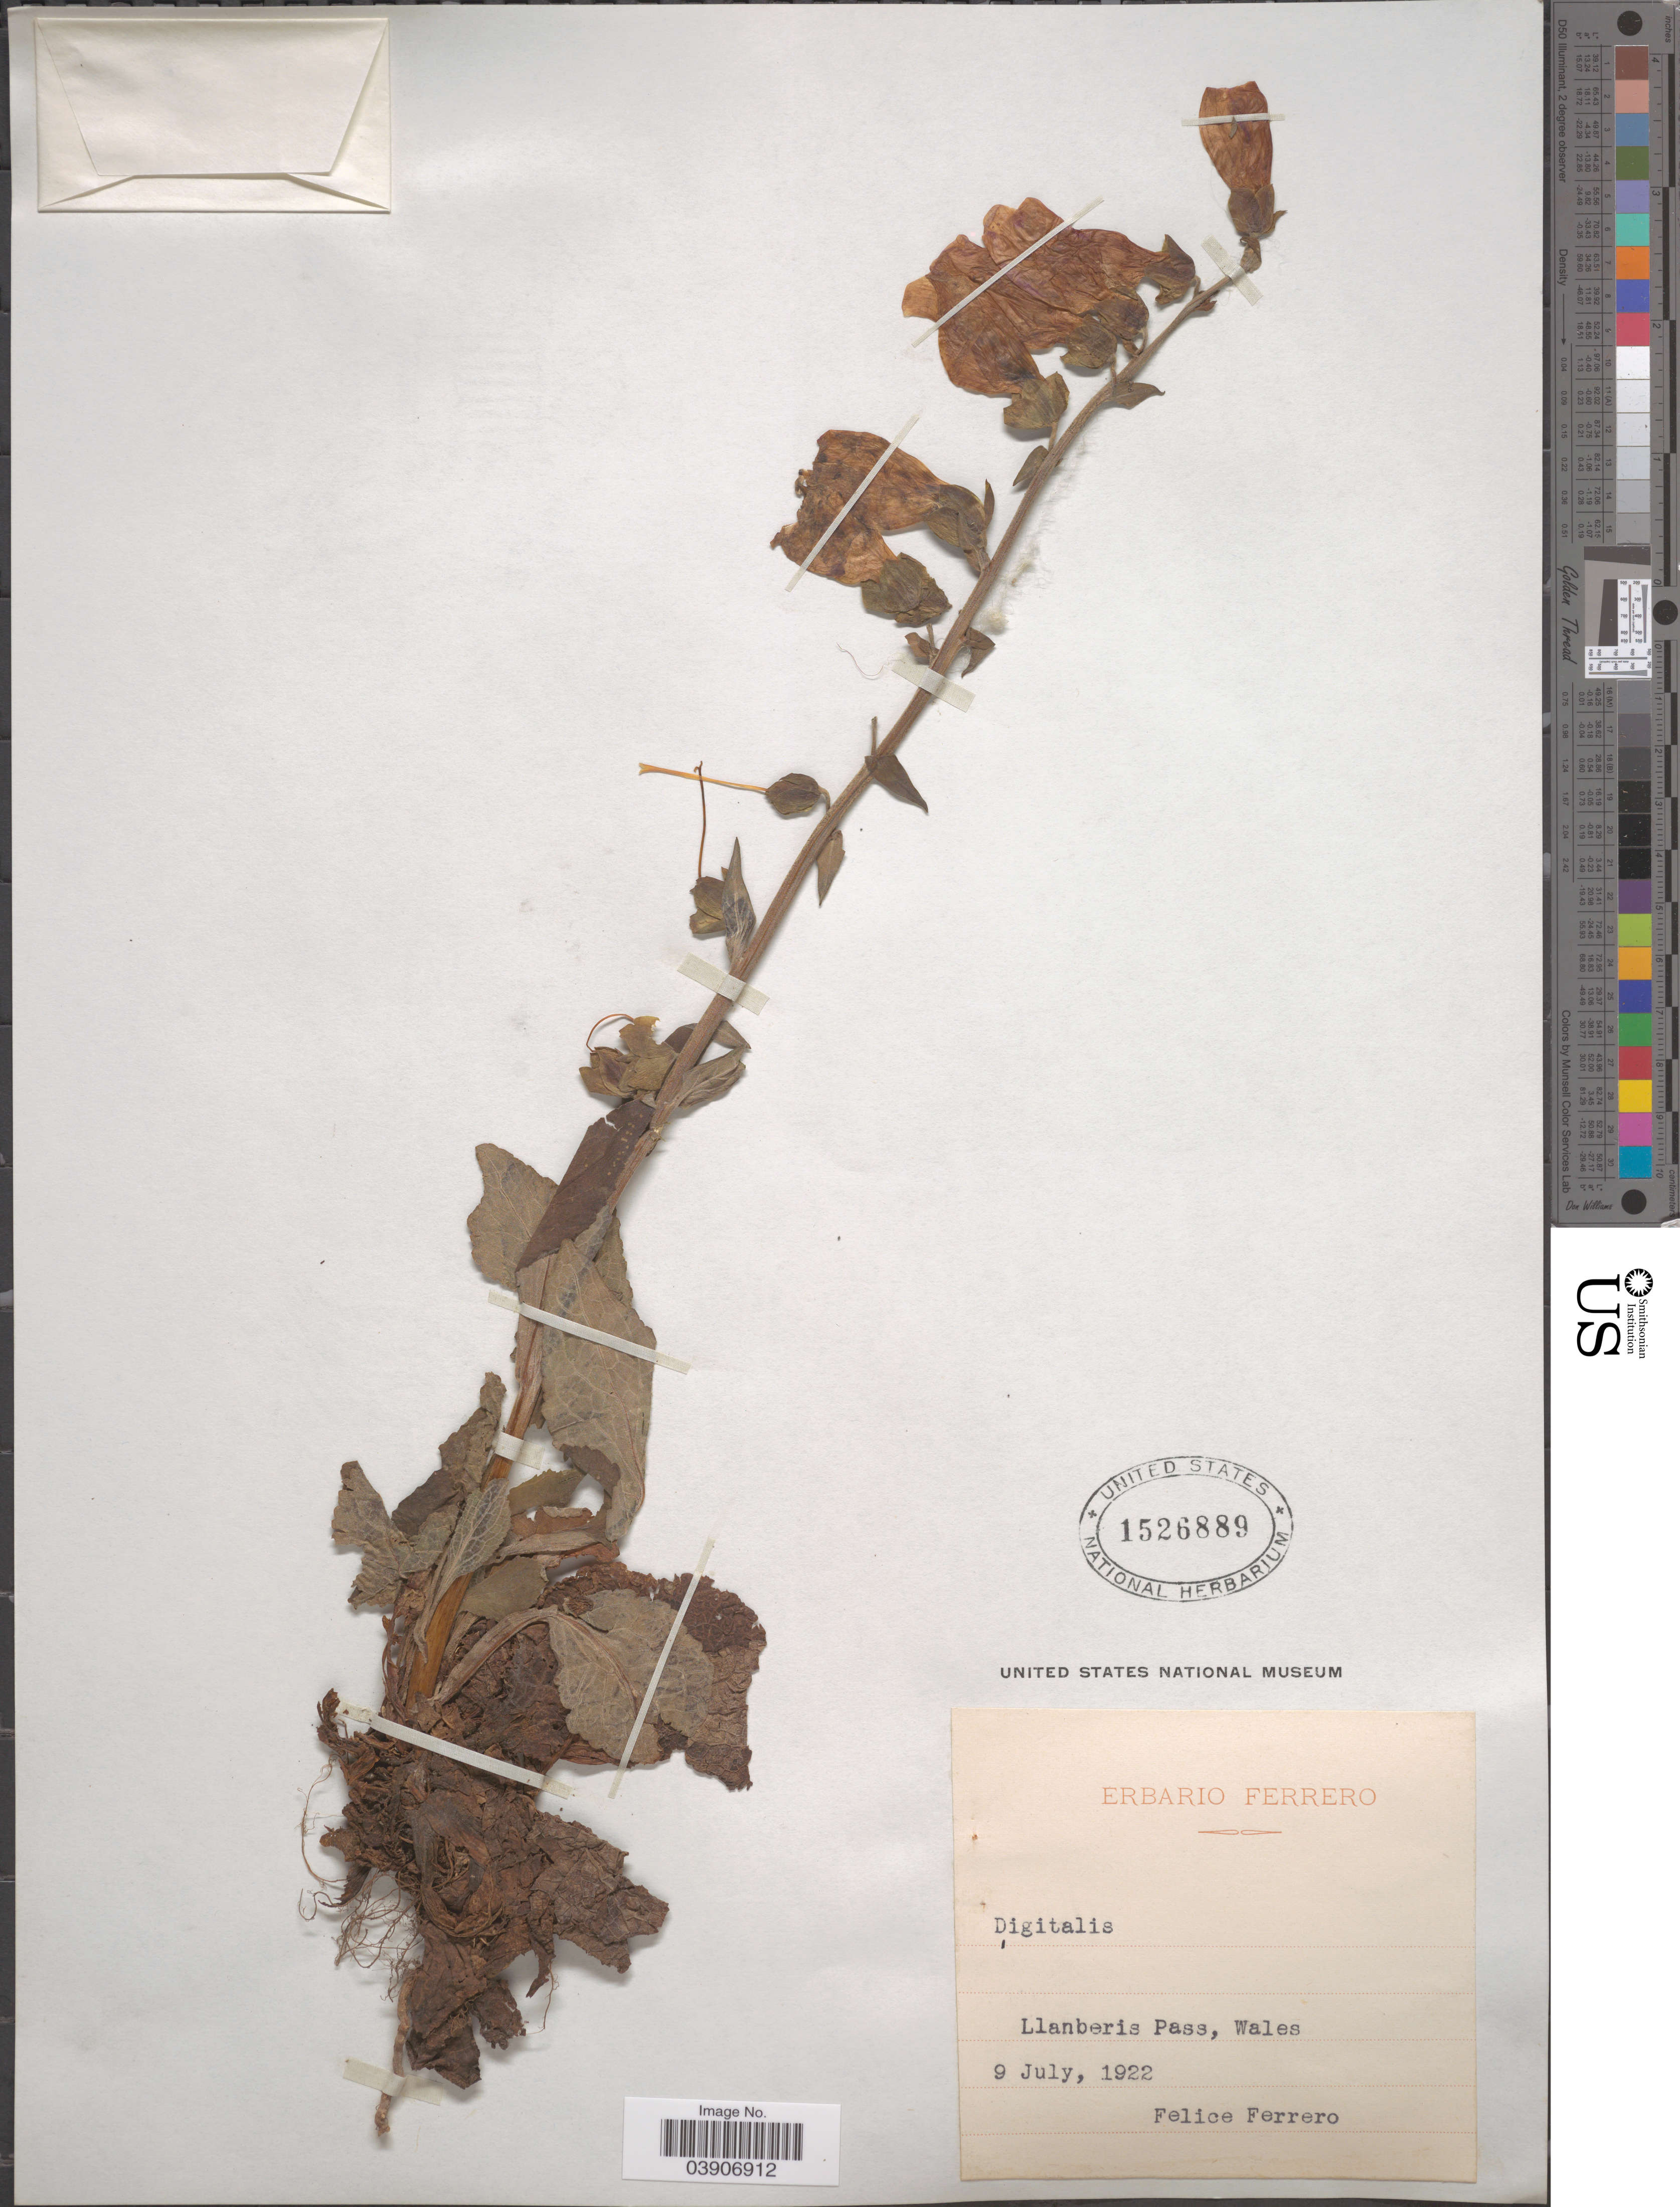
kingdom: Plantae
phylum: Tracheophyta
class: Magnoliopsida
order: Lamiales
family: Plantaginaceae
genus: Digitalis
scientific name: Digitalis sp.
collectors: F. Ferrero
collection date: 1922-07-09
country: United Kingdom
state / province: Wales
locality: Llanberis Pass.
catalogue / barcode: US 1526889